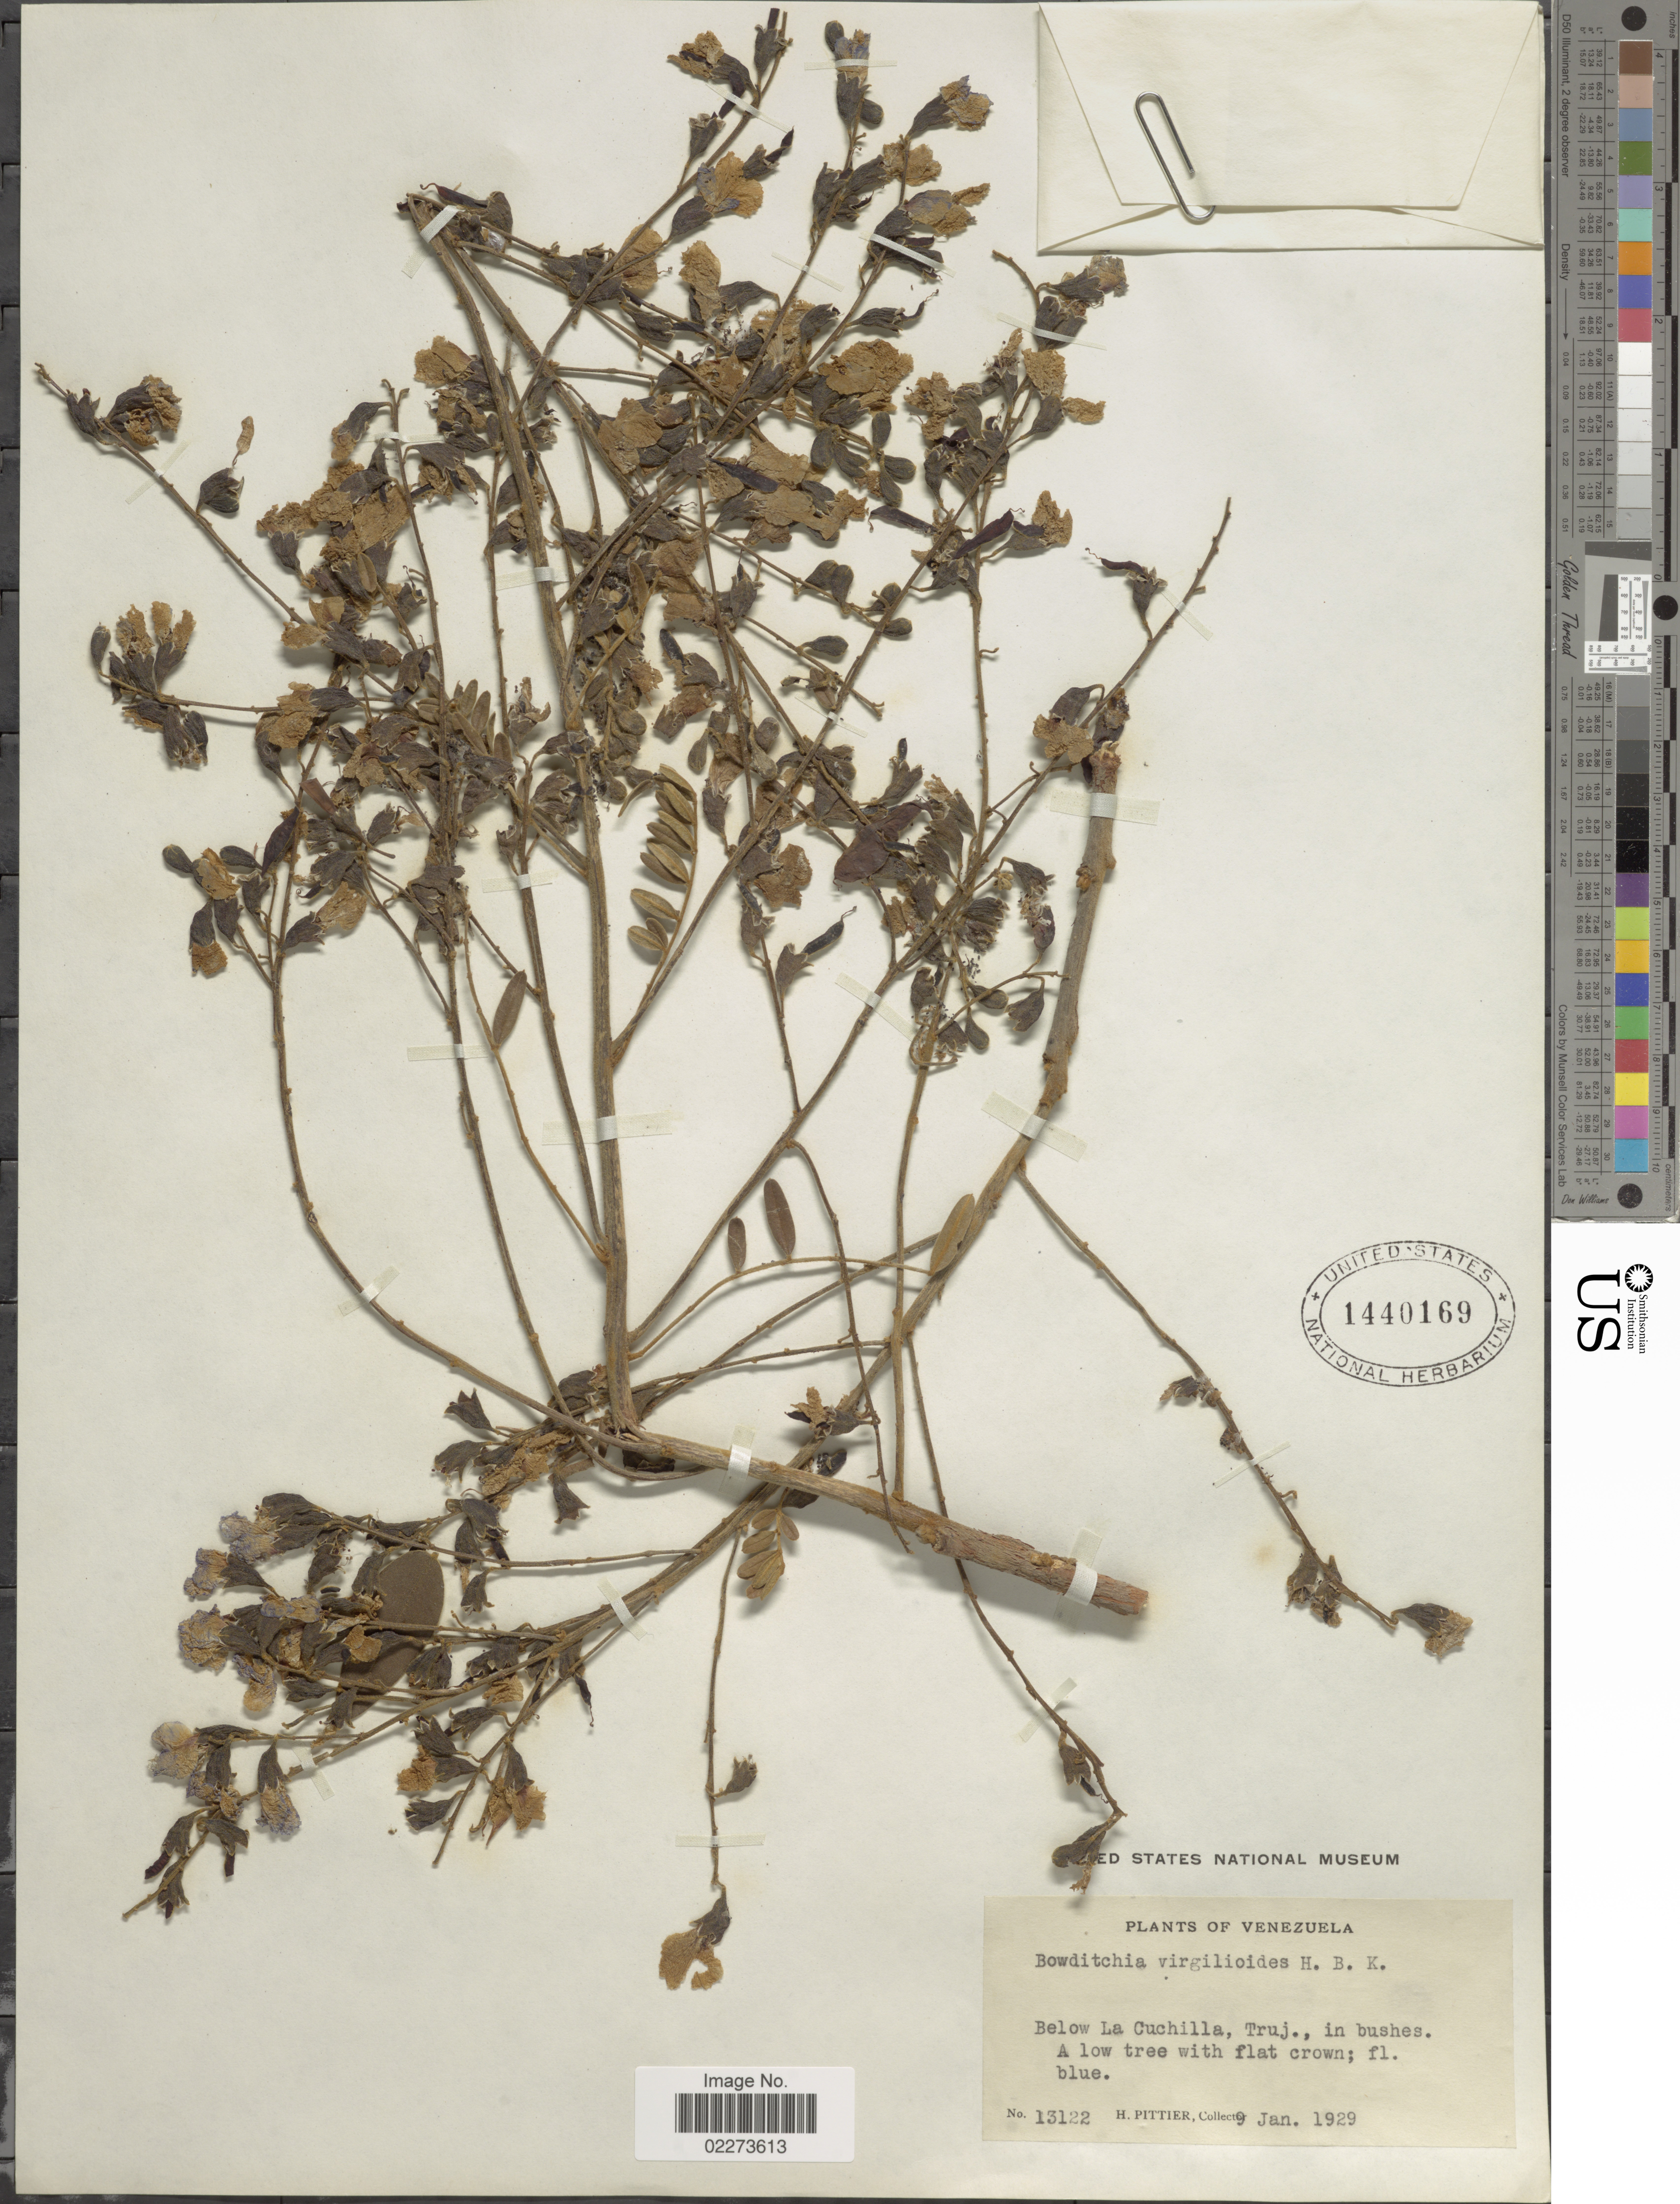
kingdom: Plantae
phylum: Tracheophyta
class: Magnoliopsida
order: Fabales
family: Fabaceae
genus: Bowdichia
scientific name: Bowdichia virgilioides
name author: Kunth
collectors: H. F. Pittier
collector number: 13122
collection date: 1929-01-09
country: Venezuela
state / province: Trujillo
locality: Below La Cuchilla, Truj.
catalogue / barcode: US 1440169